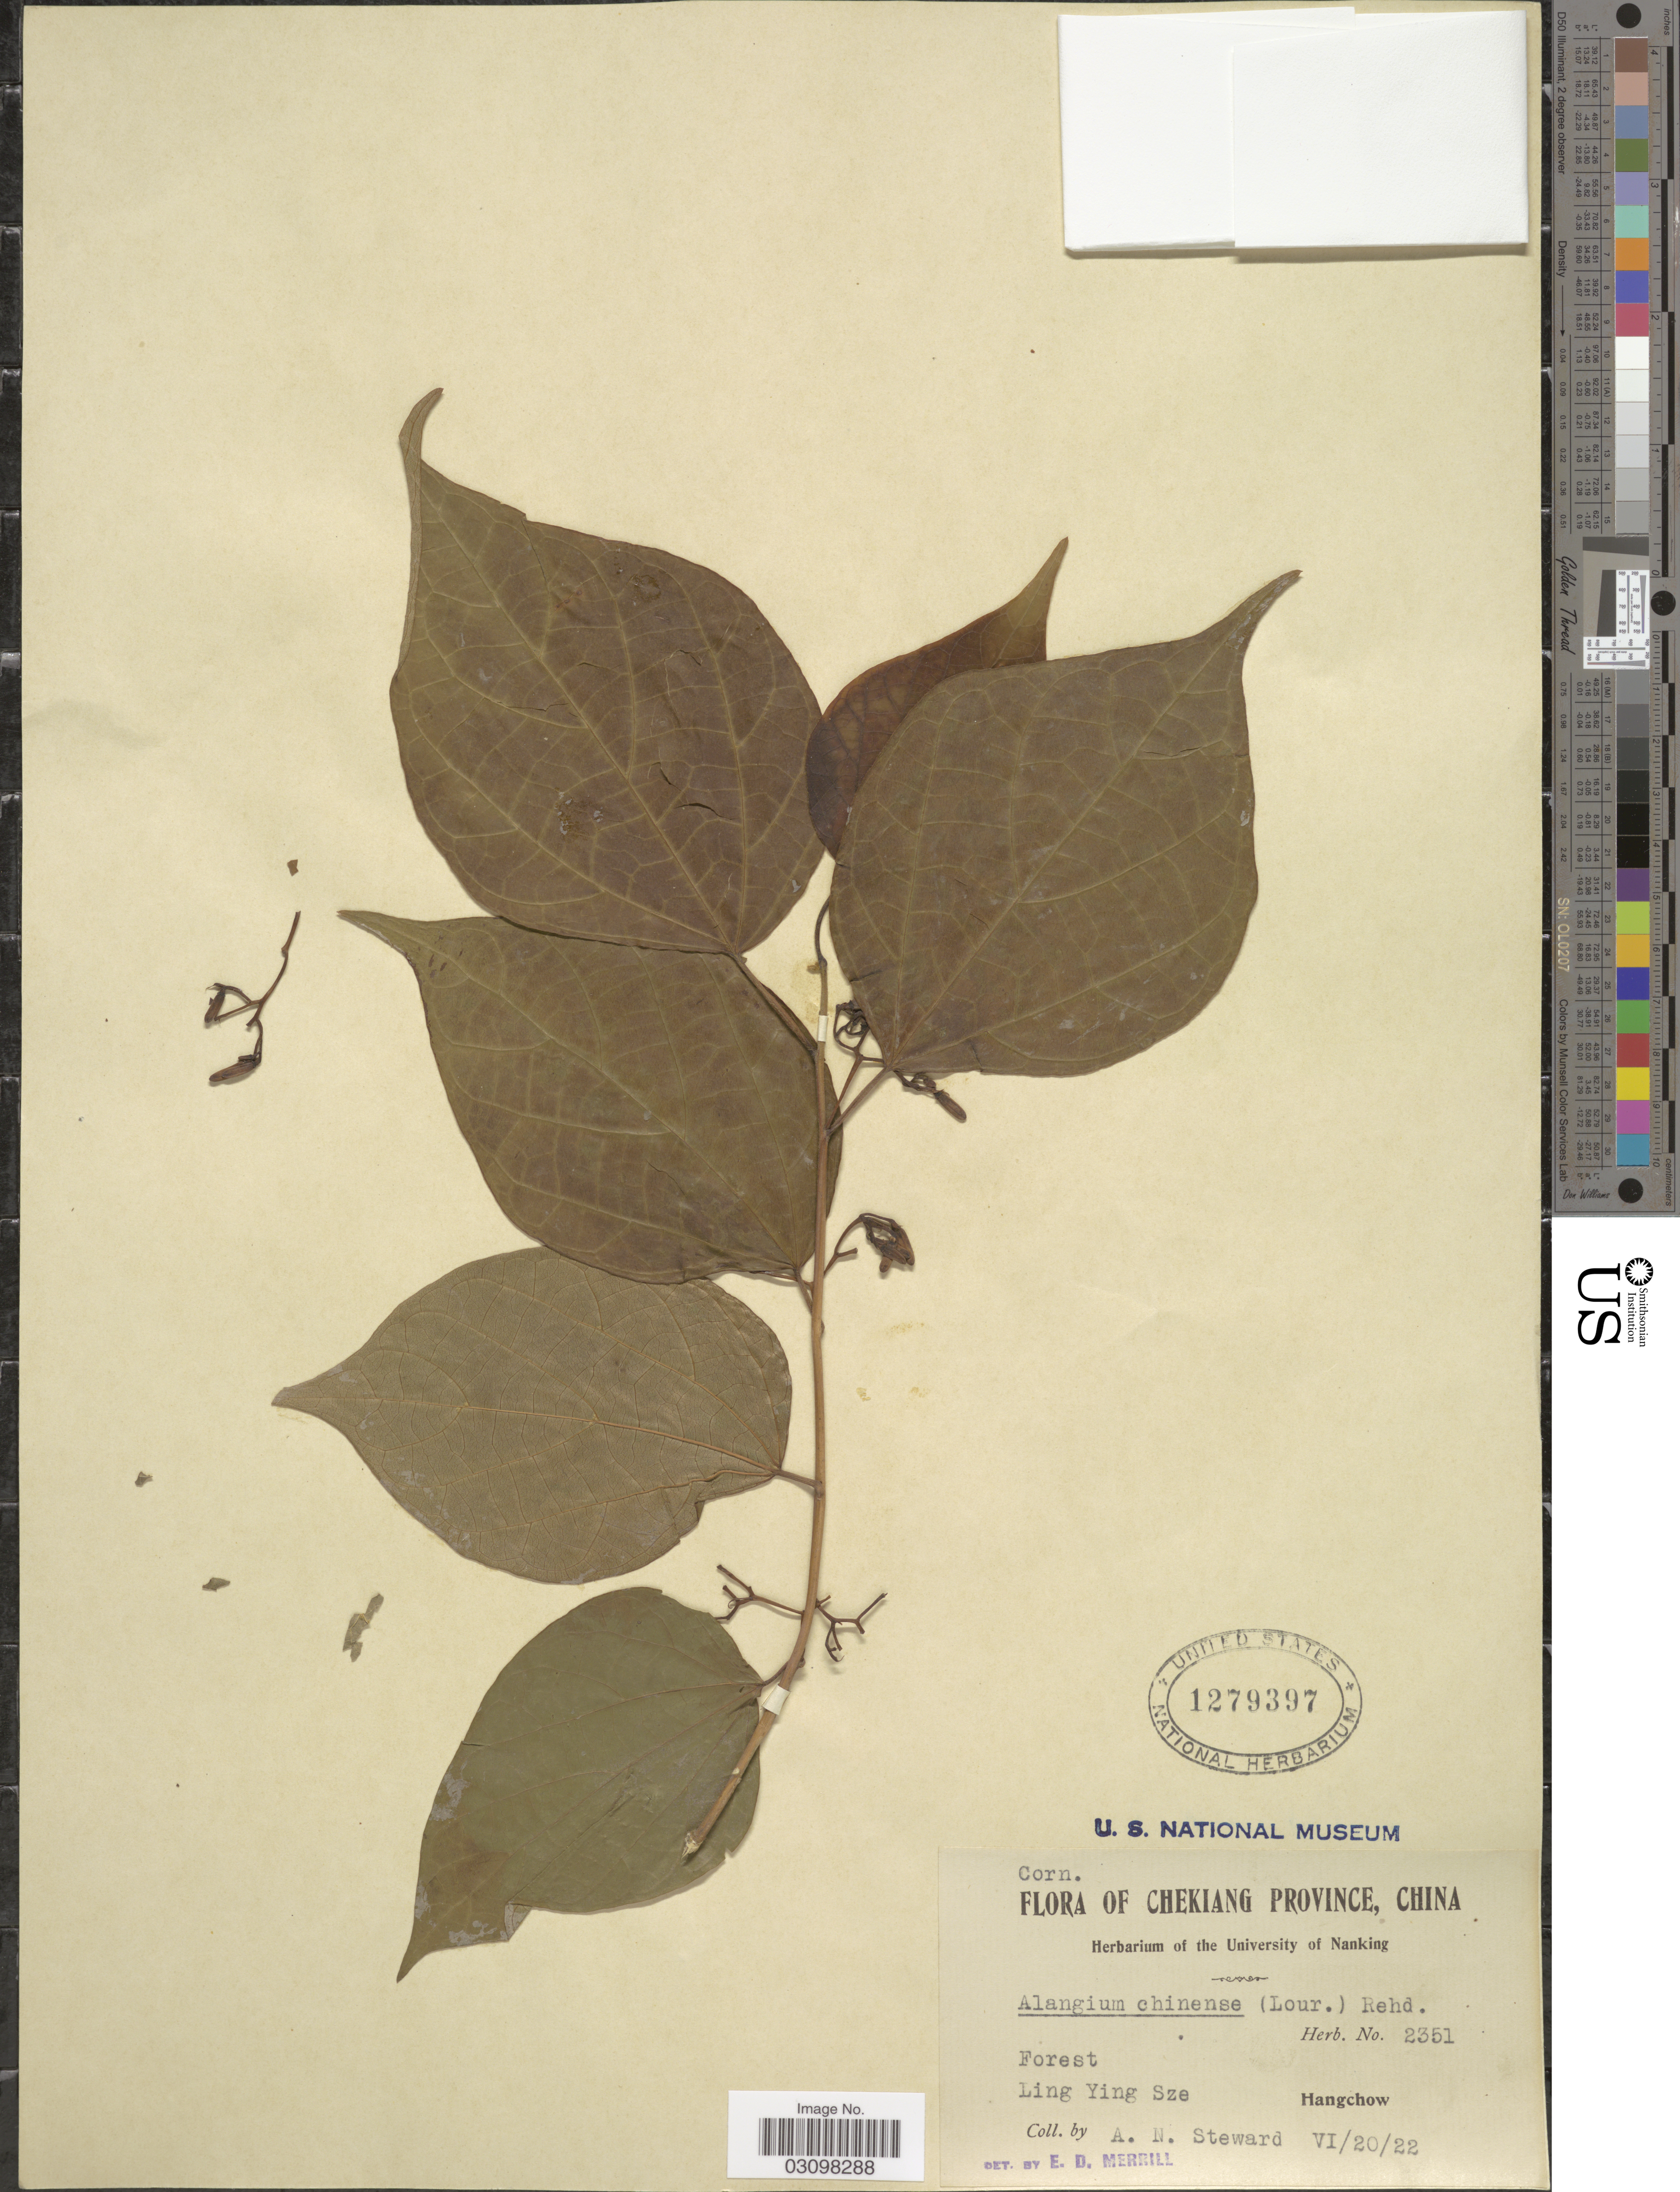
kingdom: Plantae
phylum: Tracheophyta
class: Magnoliopsida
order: Cornales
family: Cornaceae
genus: Alangium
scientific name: Alangium chinense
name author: (Harms) Rehder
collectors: A. N. Steward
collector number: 2351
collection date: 1922-06-20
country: China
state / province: Zhejiang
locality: Ling Ying Sze. Hangchow. Chekiang Province.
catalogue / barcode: US 1279397